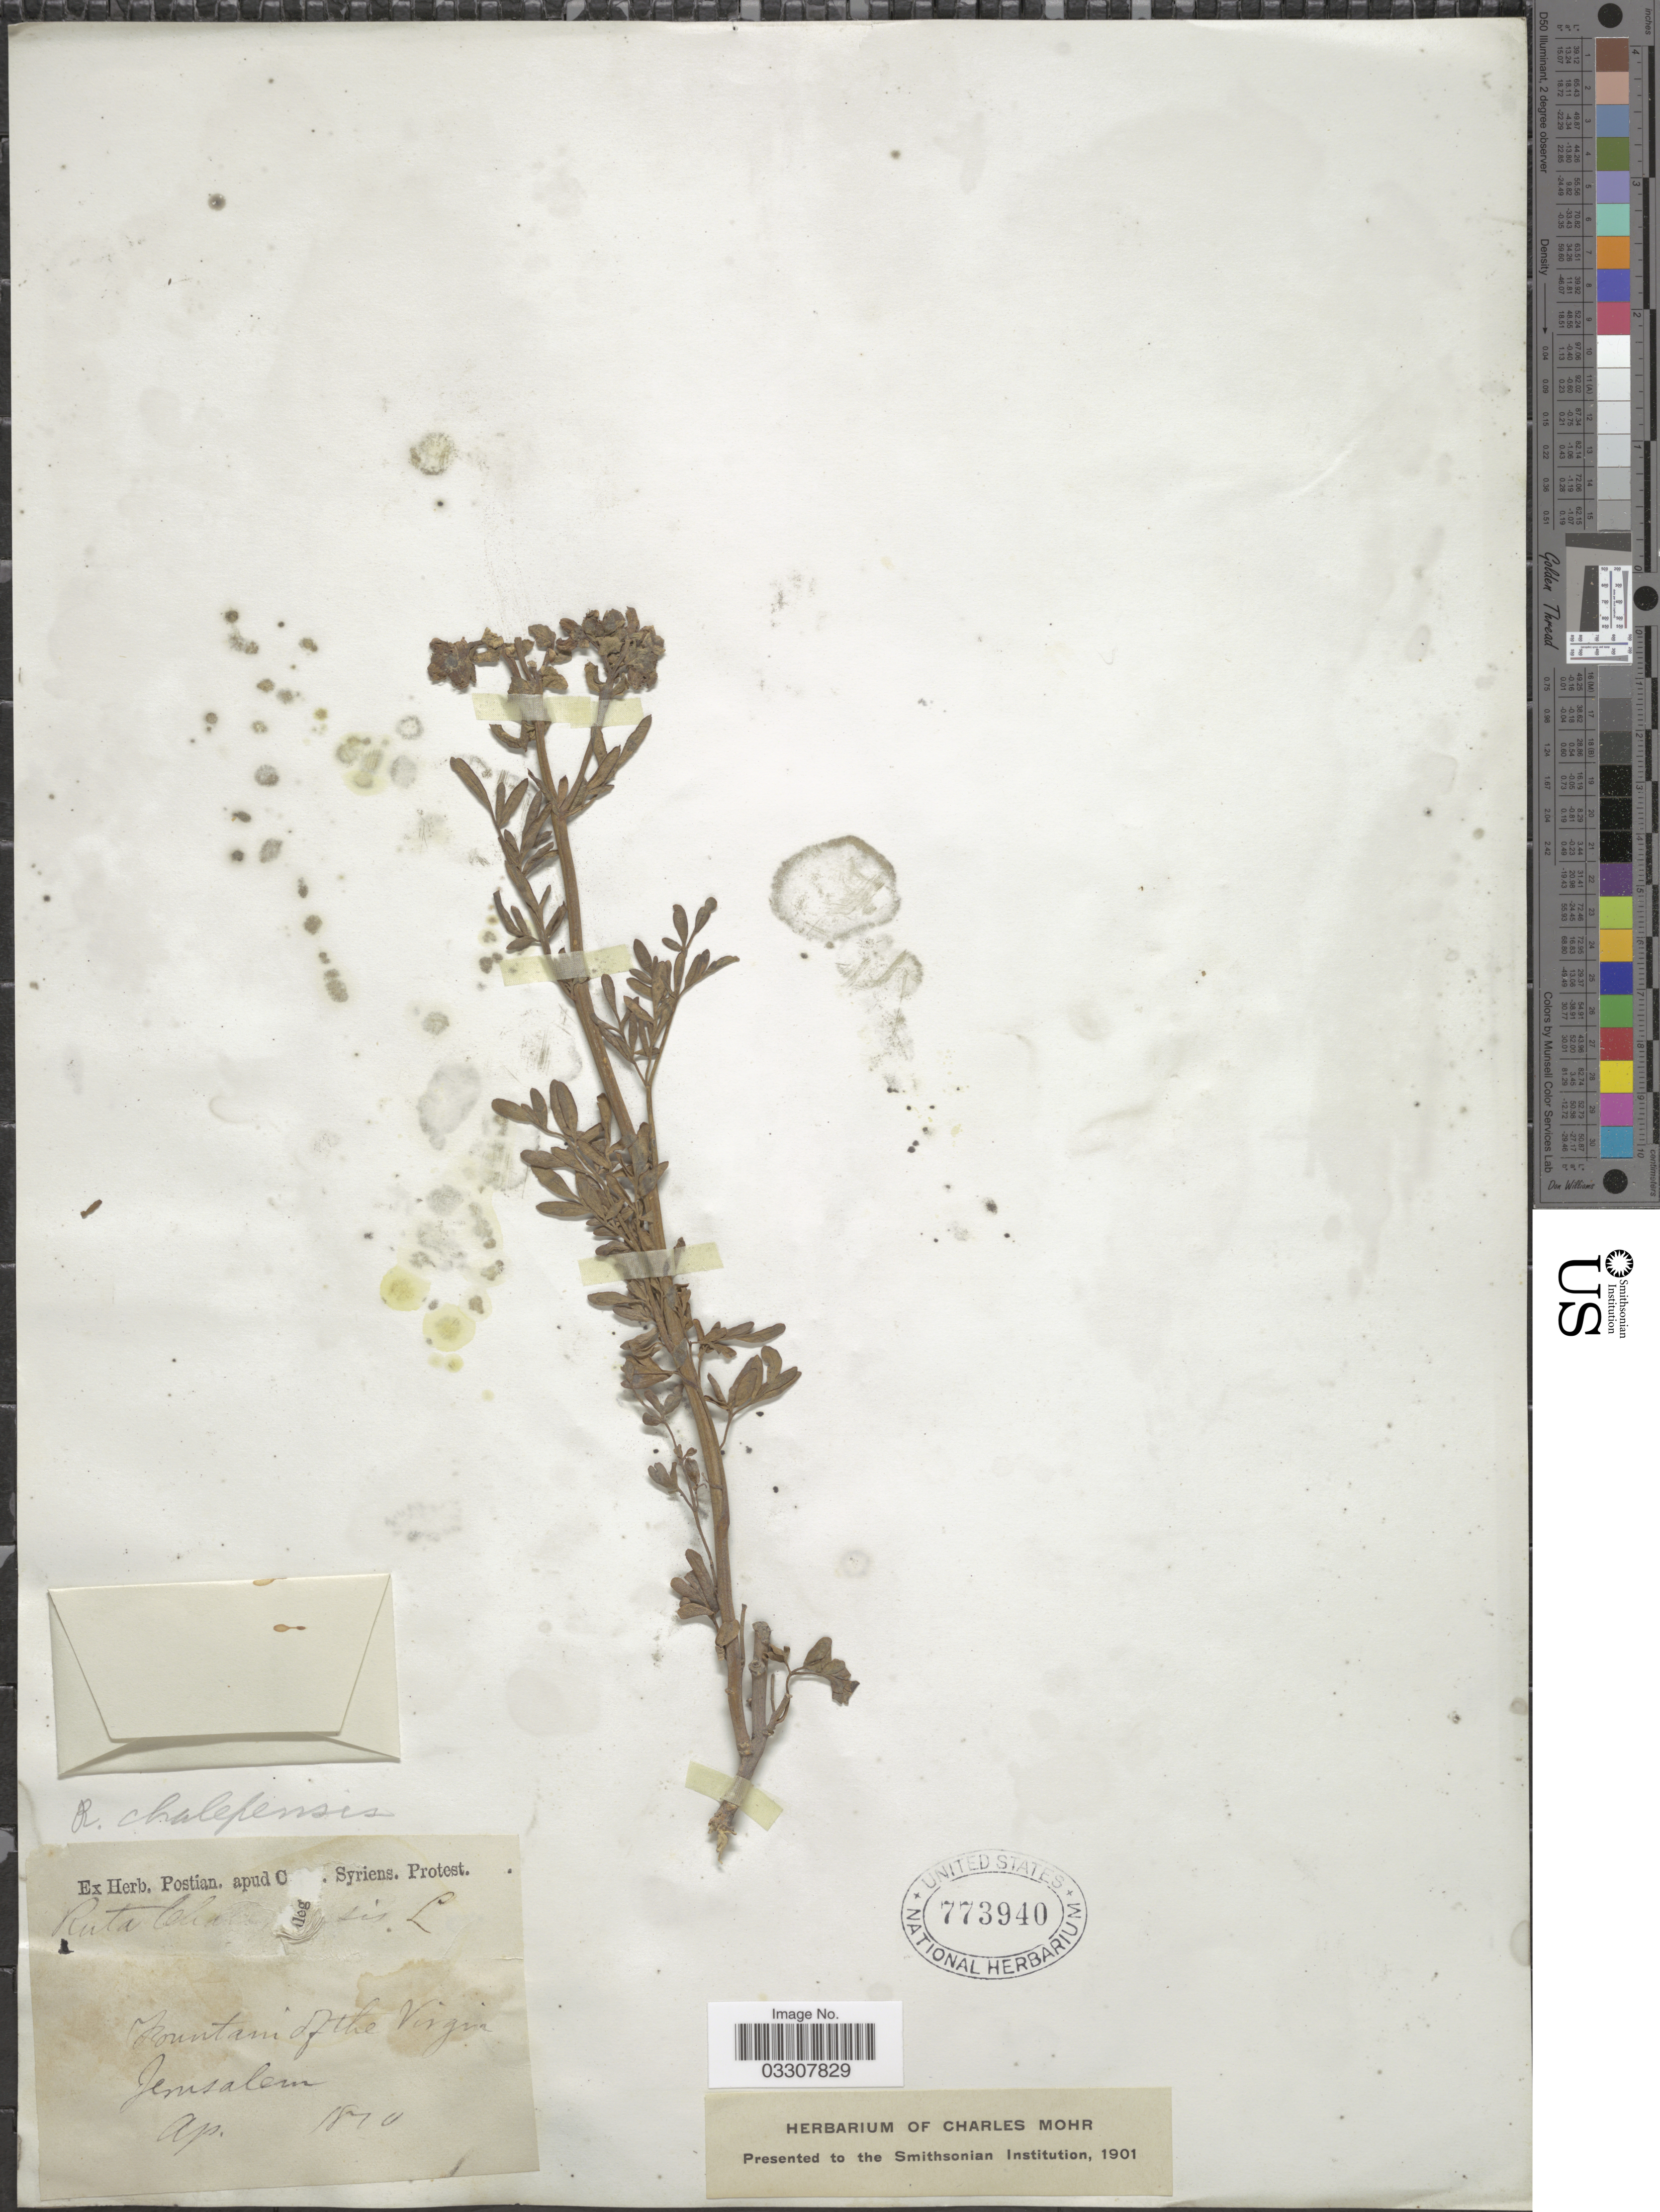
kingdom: Plantae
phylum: Tracheophyta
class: Magnoliopsida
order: Sapindales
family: Rutaceae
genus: Ruta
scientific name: Ruta chalepensis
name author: L.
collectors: ex herb. Postian. apud Colleg. Syriens. Protest. USE "Fannie P. A. Shepard" (10308853) AS PRIMARY COLLECTOR INSTEAD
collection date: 1870-04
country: Israel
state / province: Jerusalem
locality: Mountain of the Virgin.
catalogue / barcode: US 773940